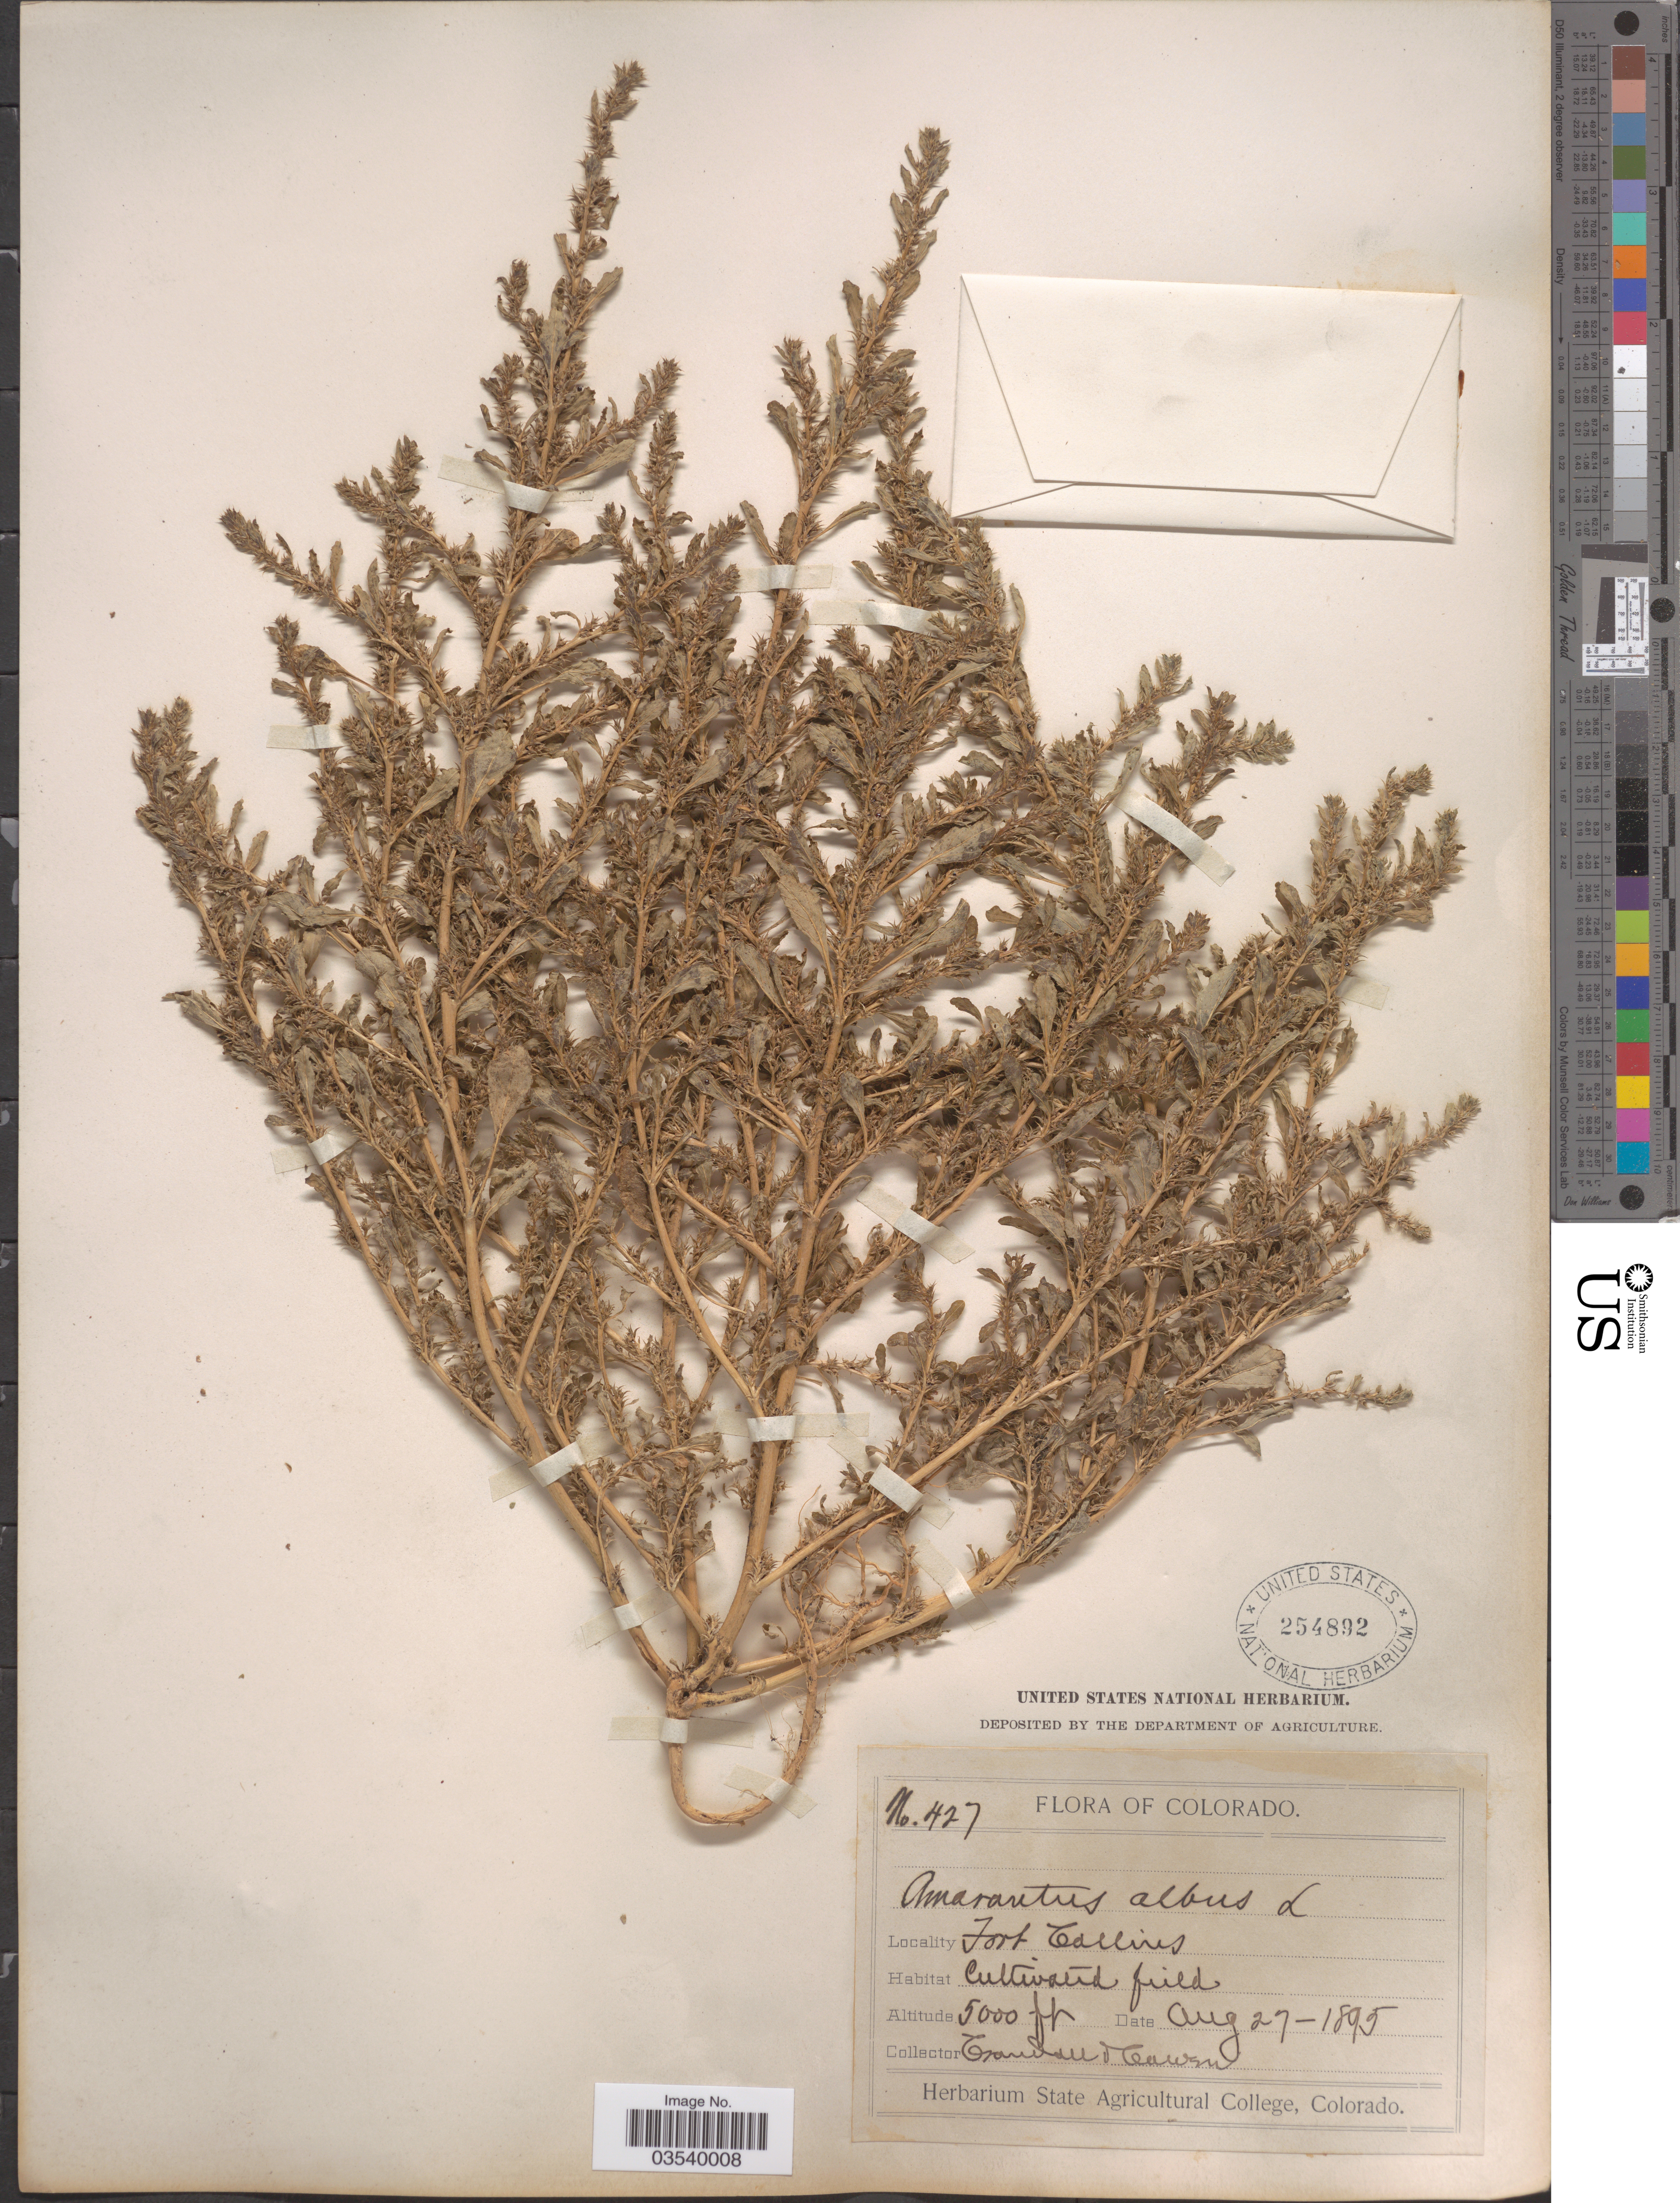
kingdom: Plantae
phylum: Tracheophyta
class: Magnoliopsida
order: Caryophyllales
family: Amaranthaceae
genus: Amaranthus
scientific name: Amaranthus albus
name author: L.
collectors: -. Crandall & -. Cowen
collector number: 427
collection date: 1895-08-27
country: United States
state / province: Colorado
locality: Fort Collins. Cultivated field.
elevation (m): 1524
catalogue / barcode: US 254892